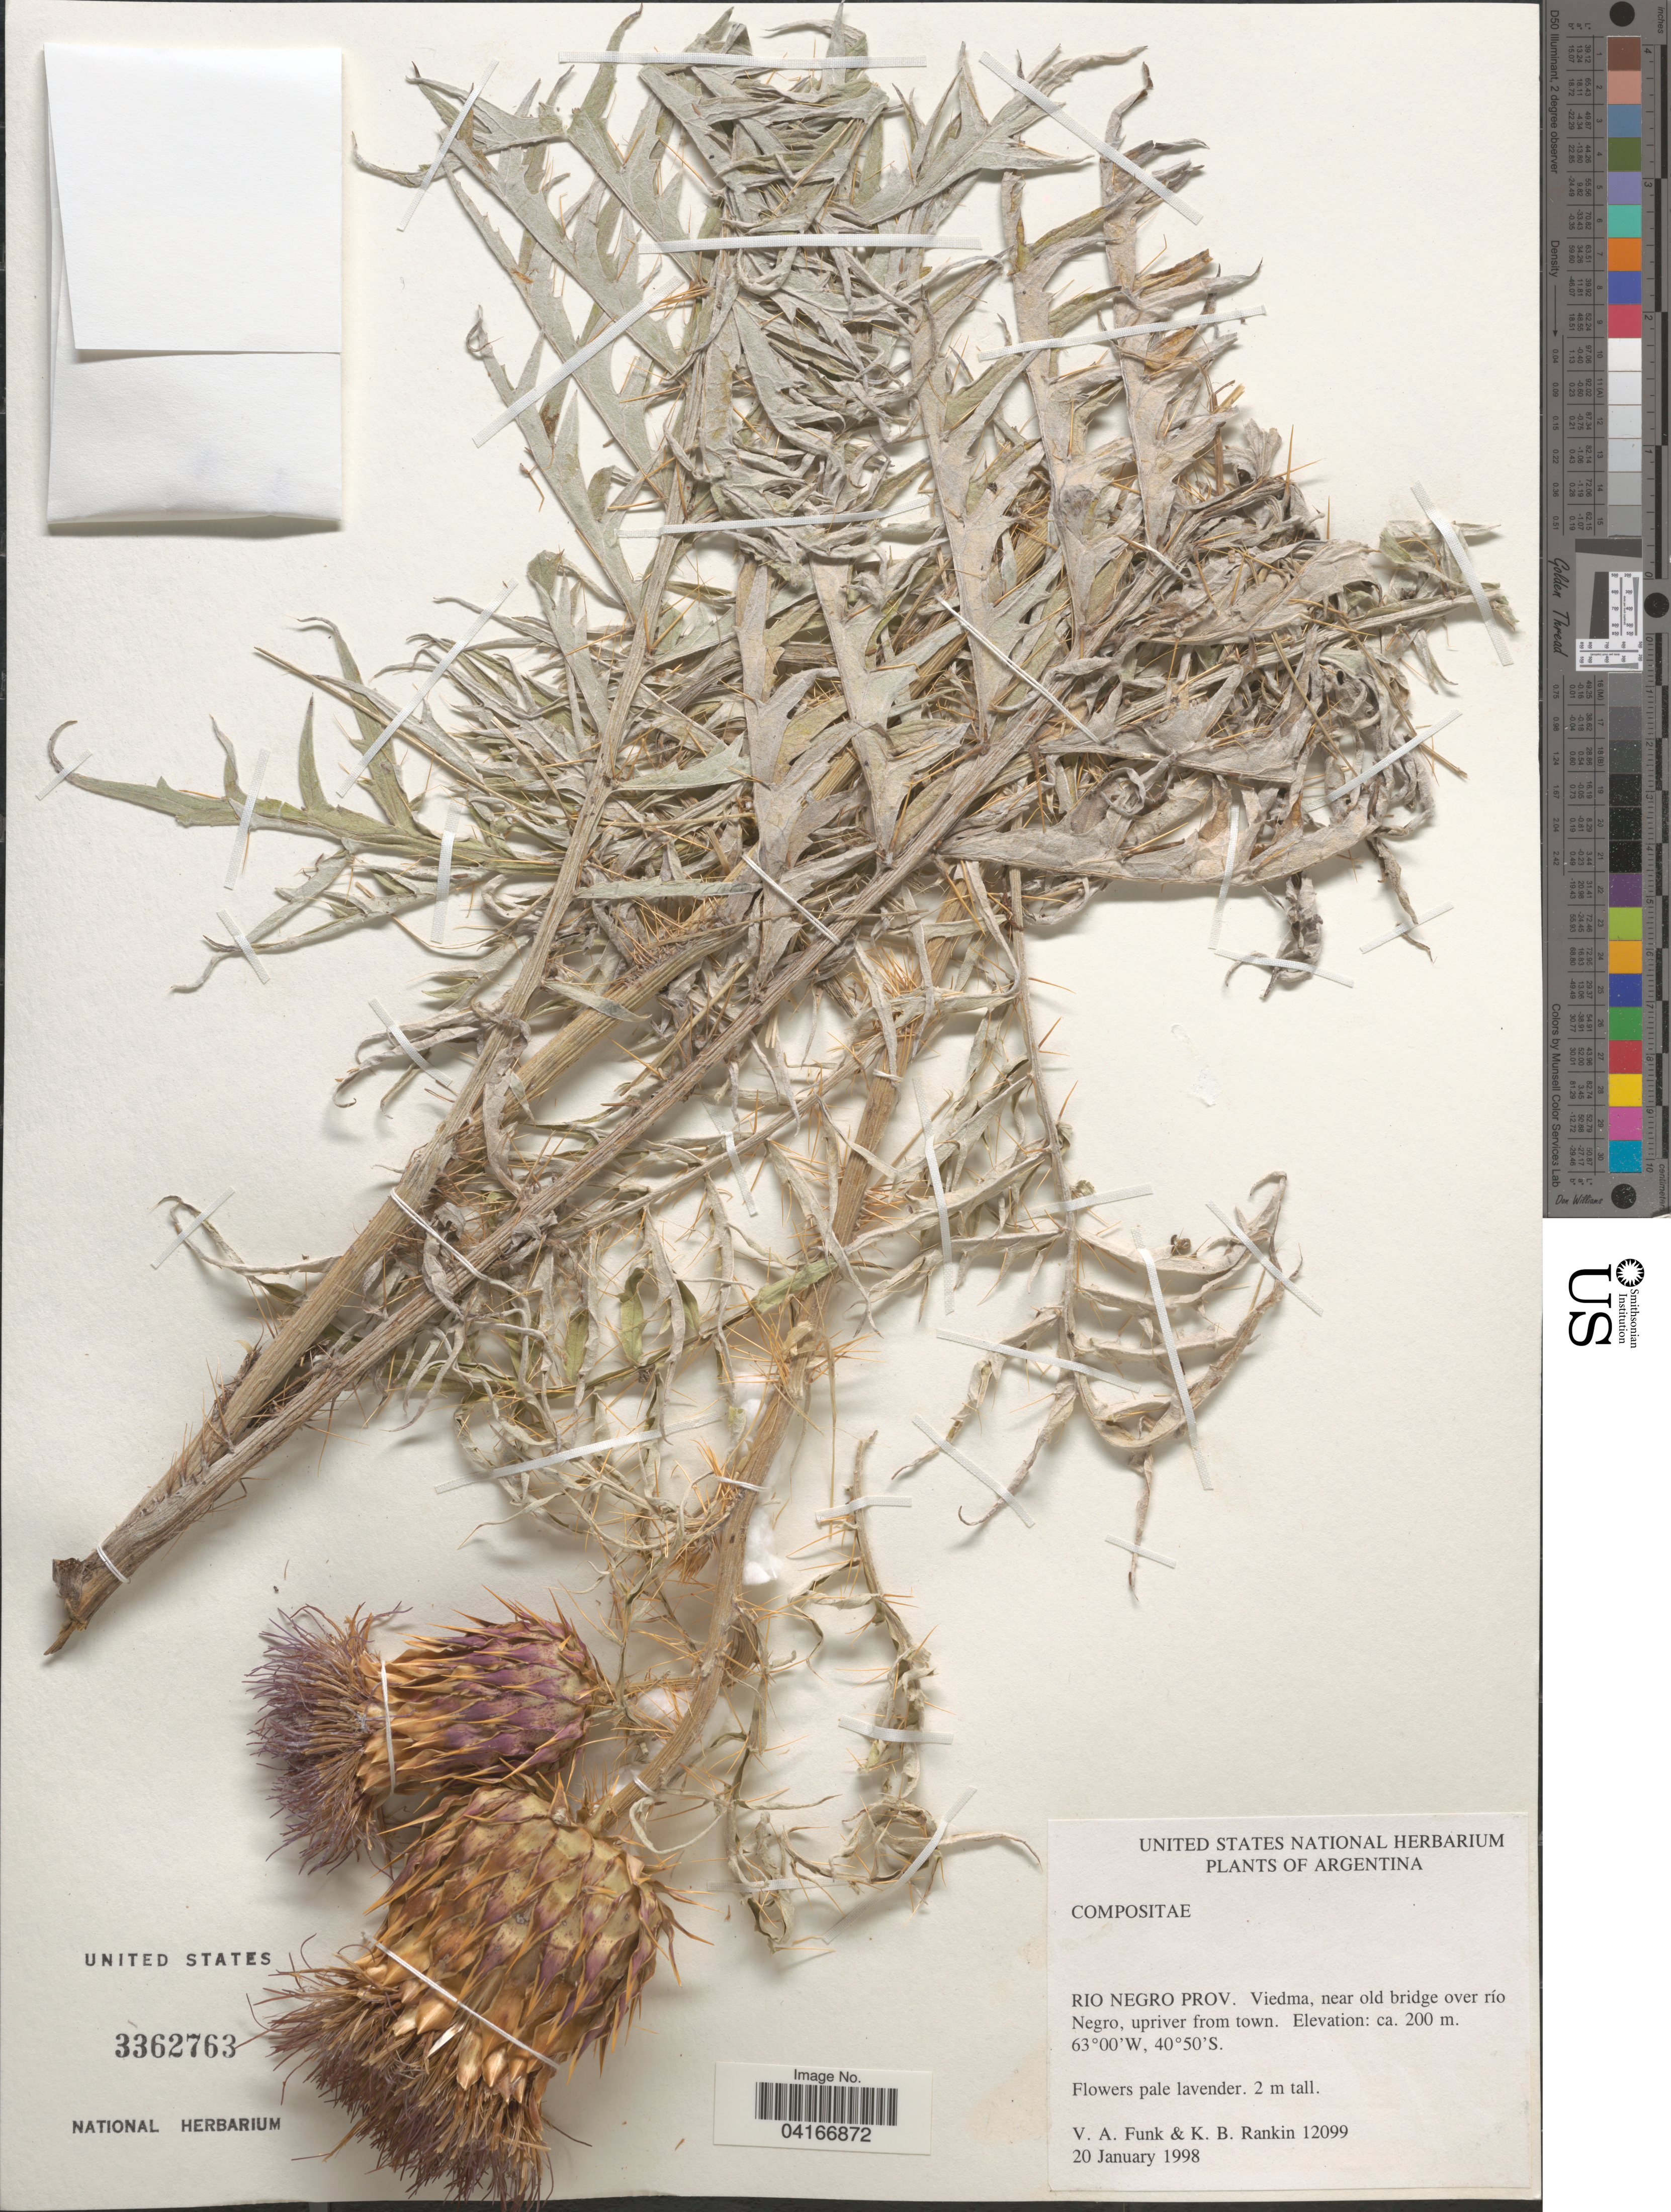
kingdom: Plantae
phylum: Tracheophyta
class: Magnoliopsida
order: Asterales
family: Asteraceae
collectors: V. Funk & K. B. Rankin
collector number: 12099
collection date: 1998-01-20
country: Argentina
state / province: Rio Negro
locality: Viedma, near old bridge over río Negro, upriver from town.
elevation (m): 200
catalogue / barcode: US 3362763